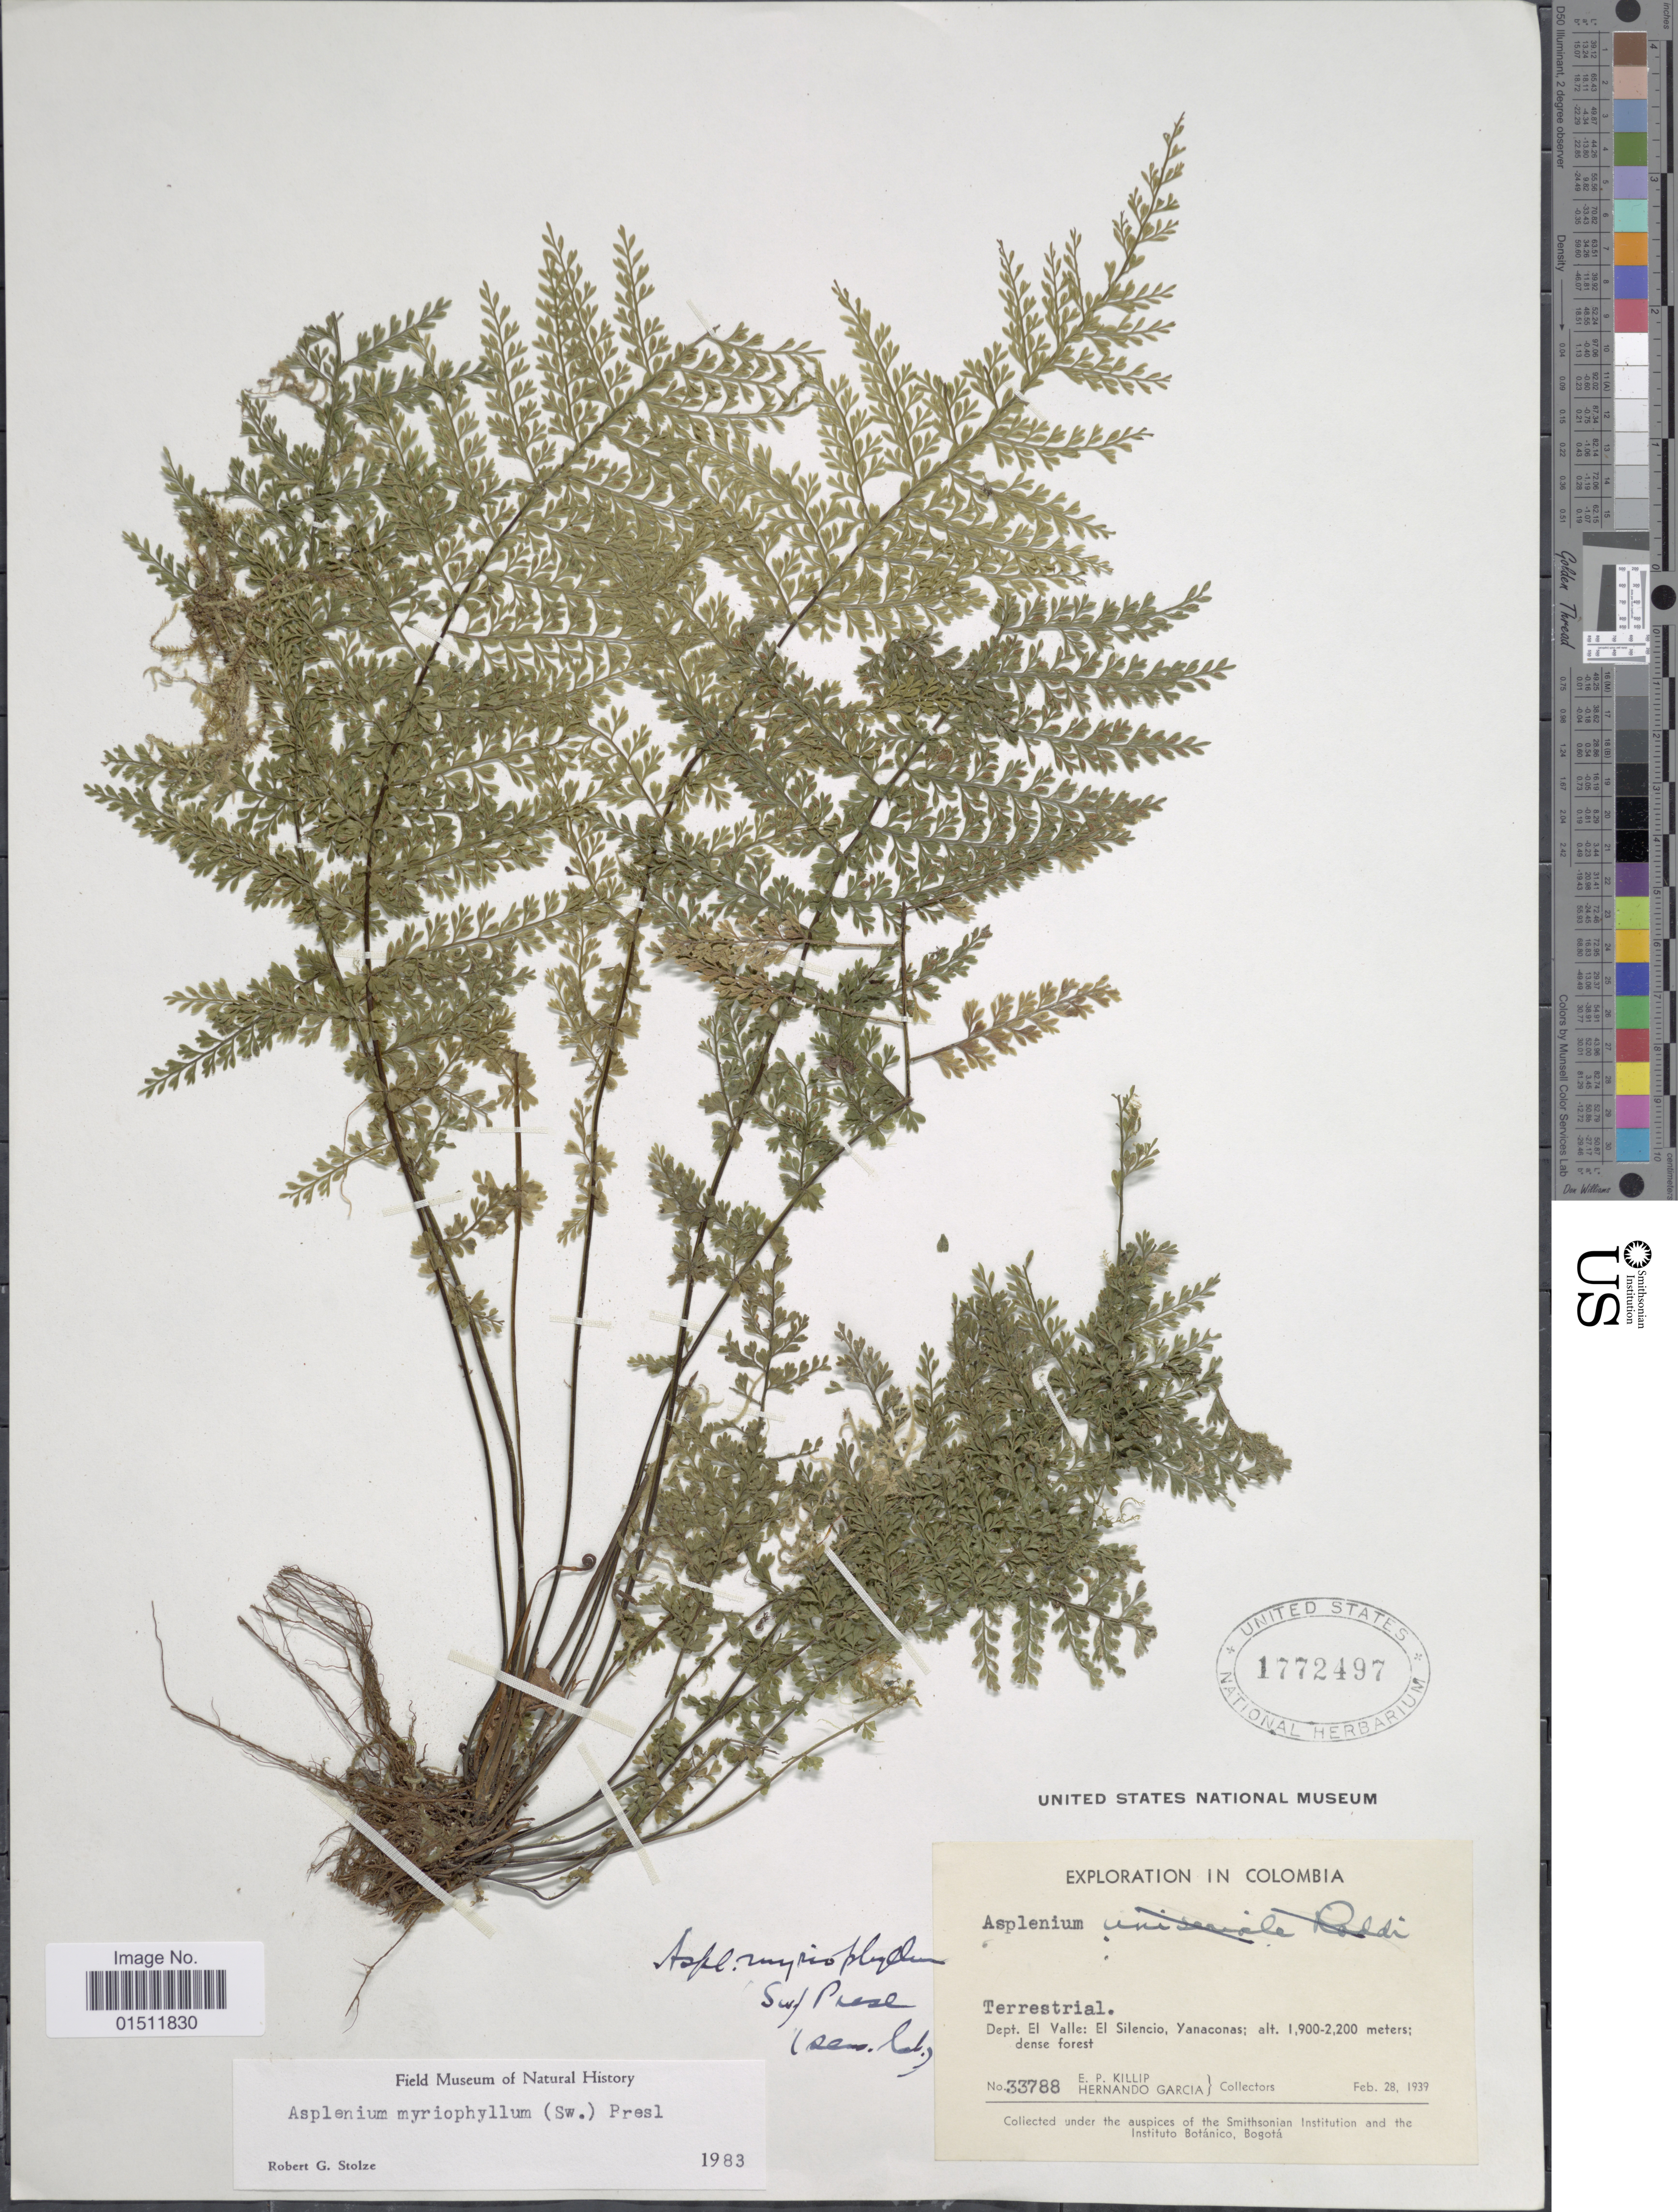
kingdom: Plantae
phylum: Tracheophyta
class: Polypodiopsida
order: Polypodiales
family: Aspleniaceae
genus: Asplenium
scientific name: Asplenium myriophyllum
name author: (Sw.) C. Presl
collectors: E. P. Killip & H. Garcia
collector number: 33788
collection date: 1939-02-28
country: Colombia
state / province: Valle del Cauca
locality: Dept. El Valle: El Silencio, Yanaconas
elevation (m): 1900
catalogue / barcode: US 1772497